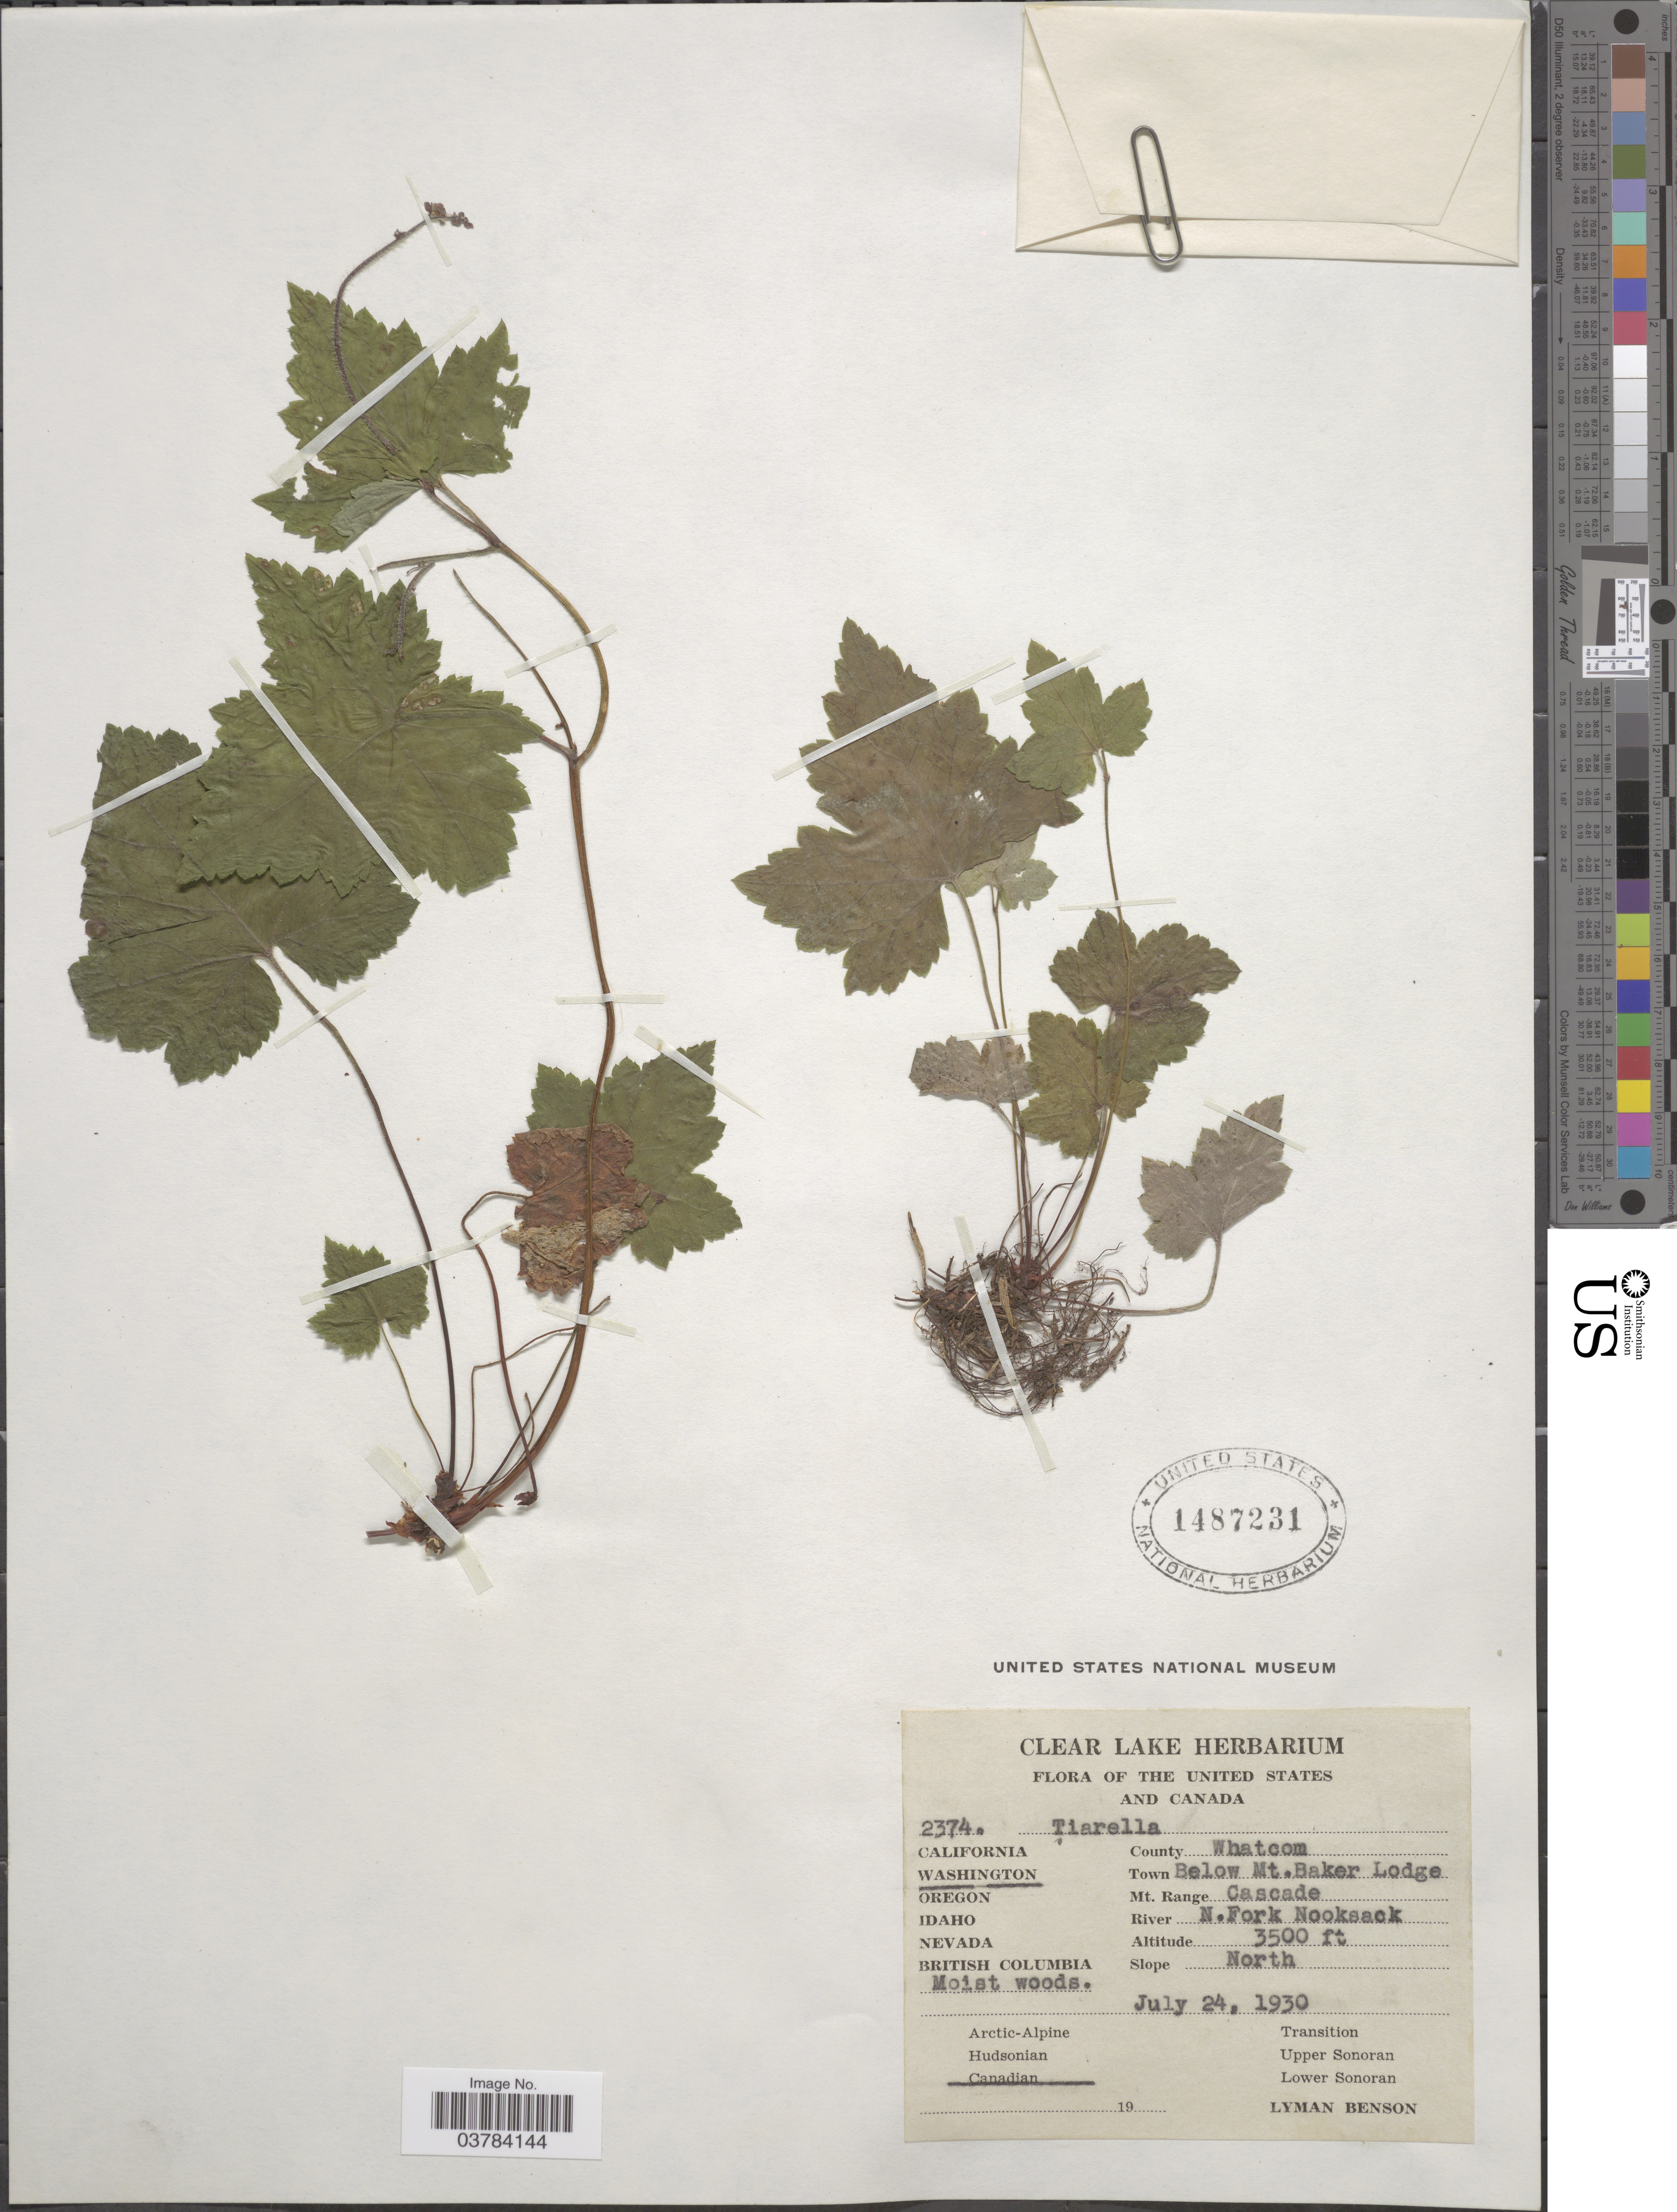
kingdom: Plantae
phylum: Tracheophyta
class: Magnoliopsida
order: Saxifragales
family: Saxifragaceae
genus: Tiarella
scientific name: Tiarella unifoliata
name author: Hook.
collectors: L. D. Benson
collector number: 2374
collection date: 1930-07-24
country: United States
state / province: Washington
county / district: Whatcom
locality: County Whatcom. Town Below Mt. Baker Lodge. Mt. Range Cascade. River N. Fork Nooksack. Slope North.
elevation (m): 1067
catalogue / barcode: US 1487231